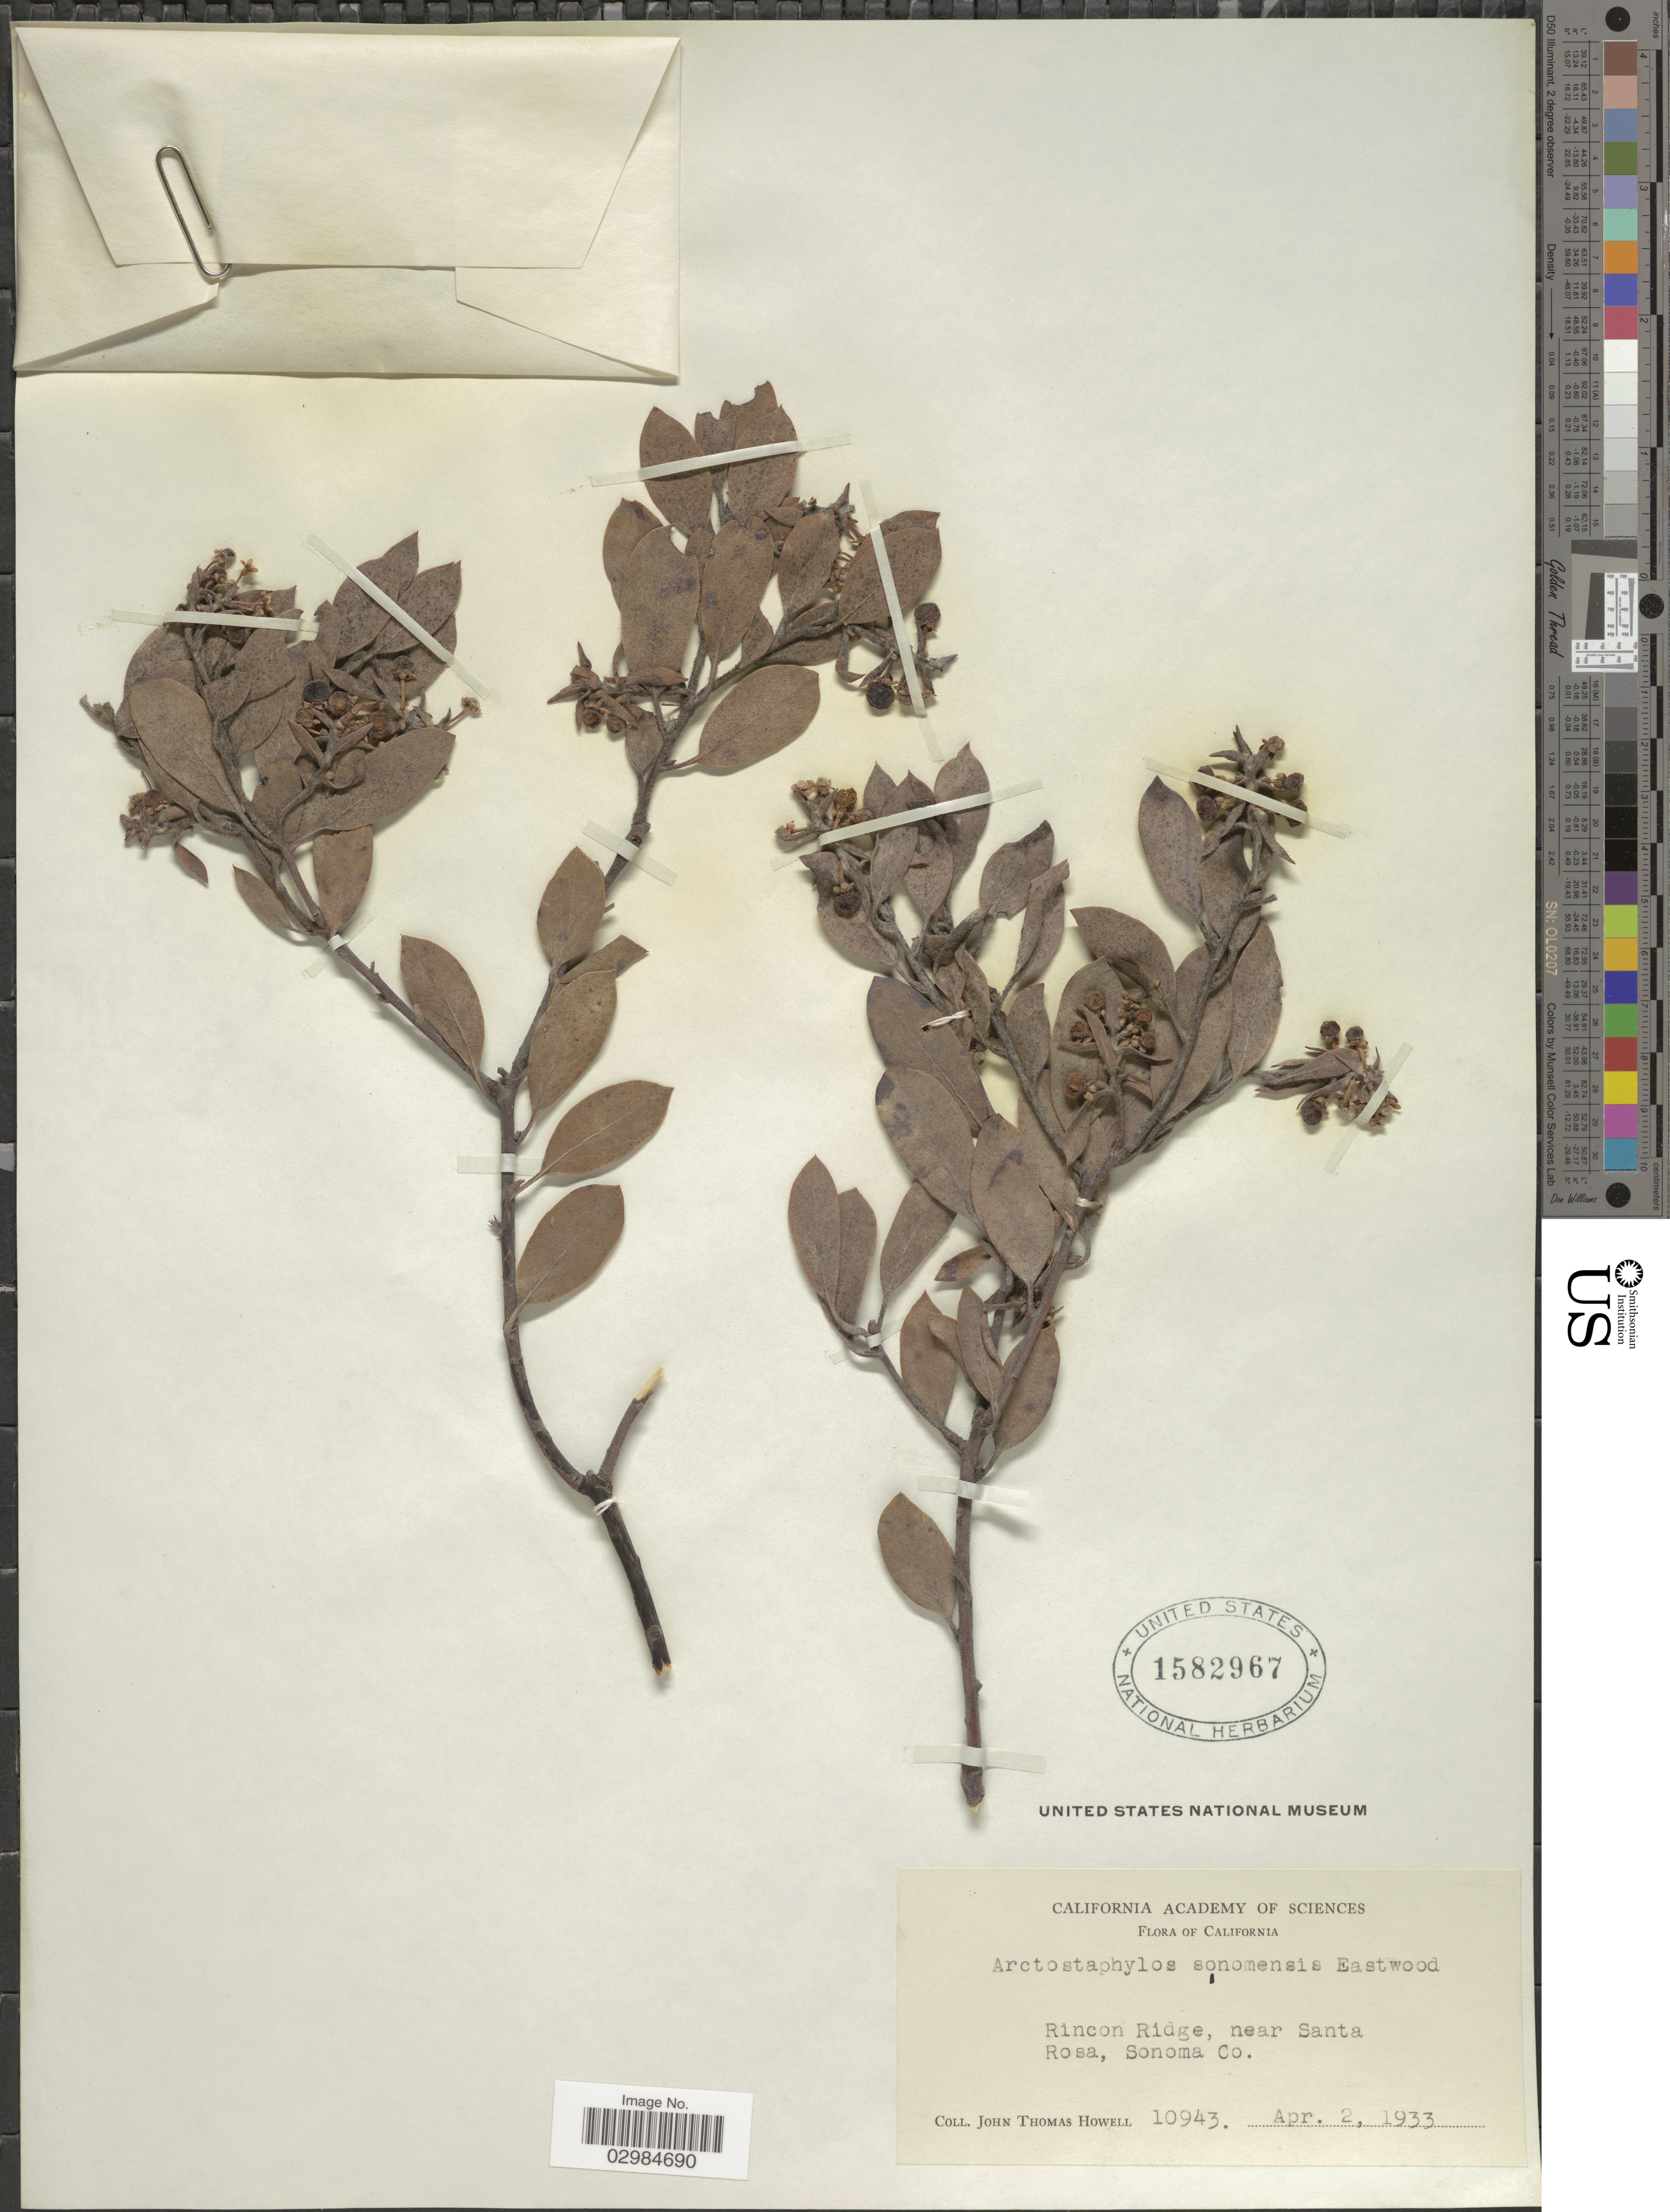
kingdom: Plantae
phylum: Tracheophyta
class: Magnoliopsida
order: Ericales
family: Ericaceae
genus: Arctostaphylos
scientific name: Arctostaphylos sonomensis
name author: Eastw.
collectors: J. T. Howell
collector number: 10943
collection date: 1933-04-02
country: United States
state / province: California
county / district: Sonoma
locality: Rincon Ridge, near Santa Rosa, Sonoma Co.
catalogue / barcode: US 1582967